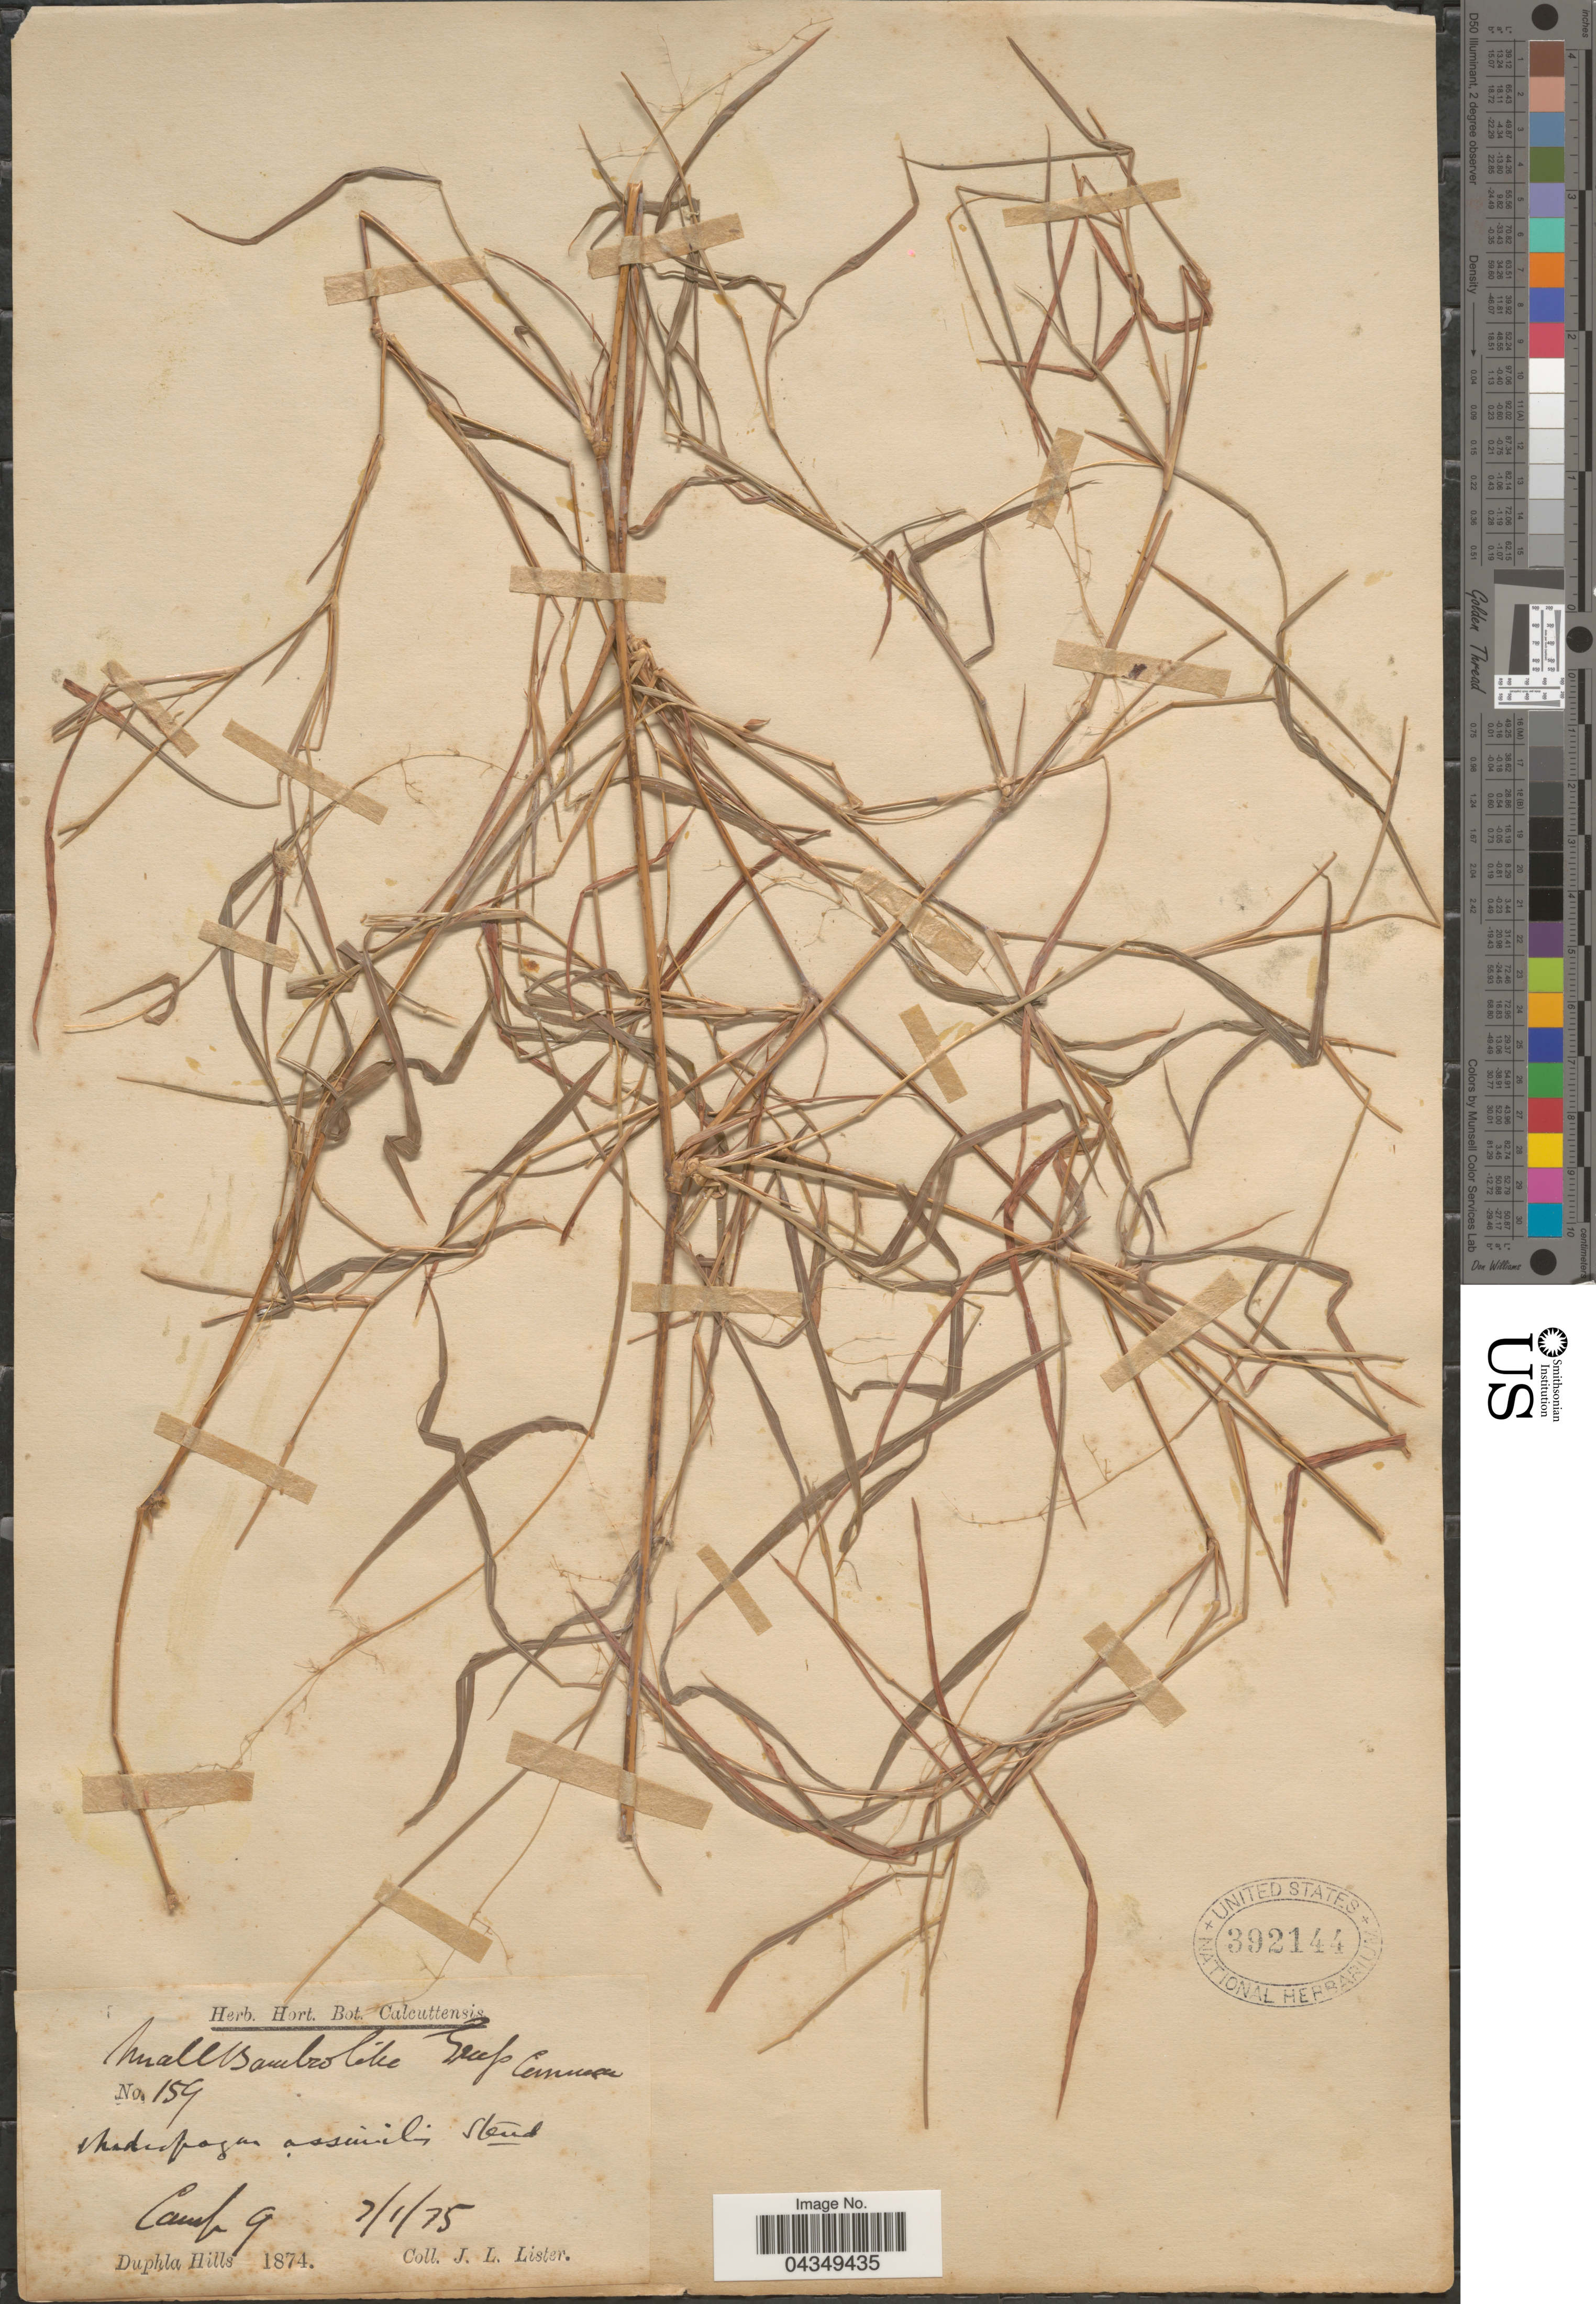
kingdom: Plantae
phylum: Tracheophyta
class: Liliopsida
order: Poales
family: Poaceae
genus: Capillipedium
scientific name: Capillipedium assimile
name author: (Steud.) A. Camus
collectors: J. Lister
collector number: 159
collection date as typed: Transcribed d/m/y: 7/1/75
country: India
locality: Camp 9. Duphla Hills.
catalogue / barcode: US 392144